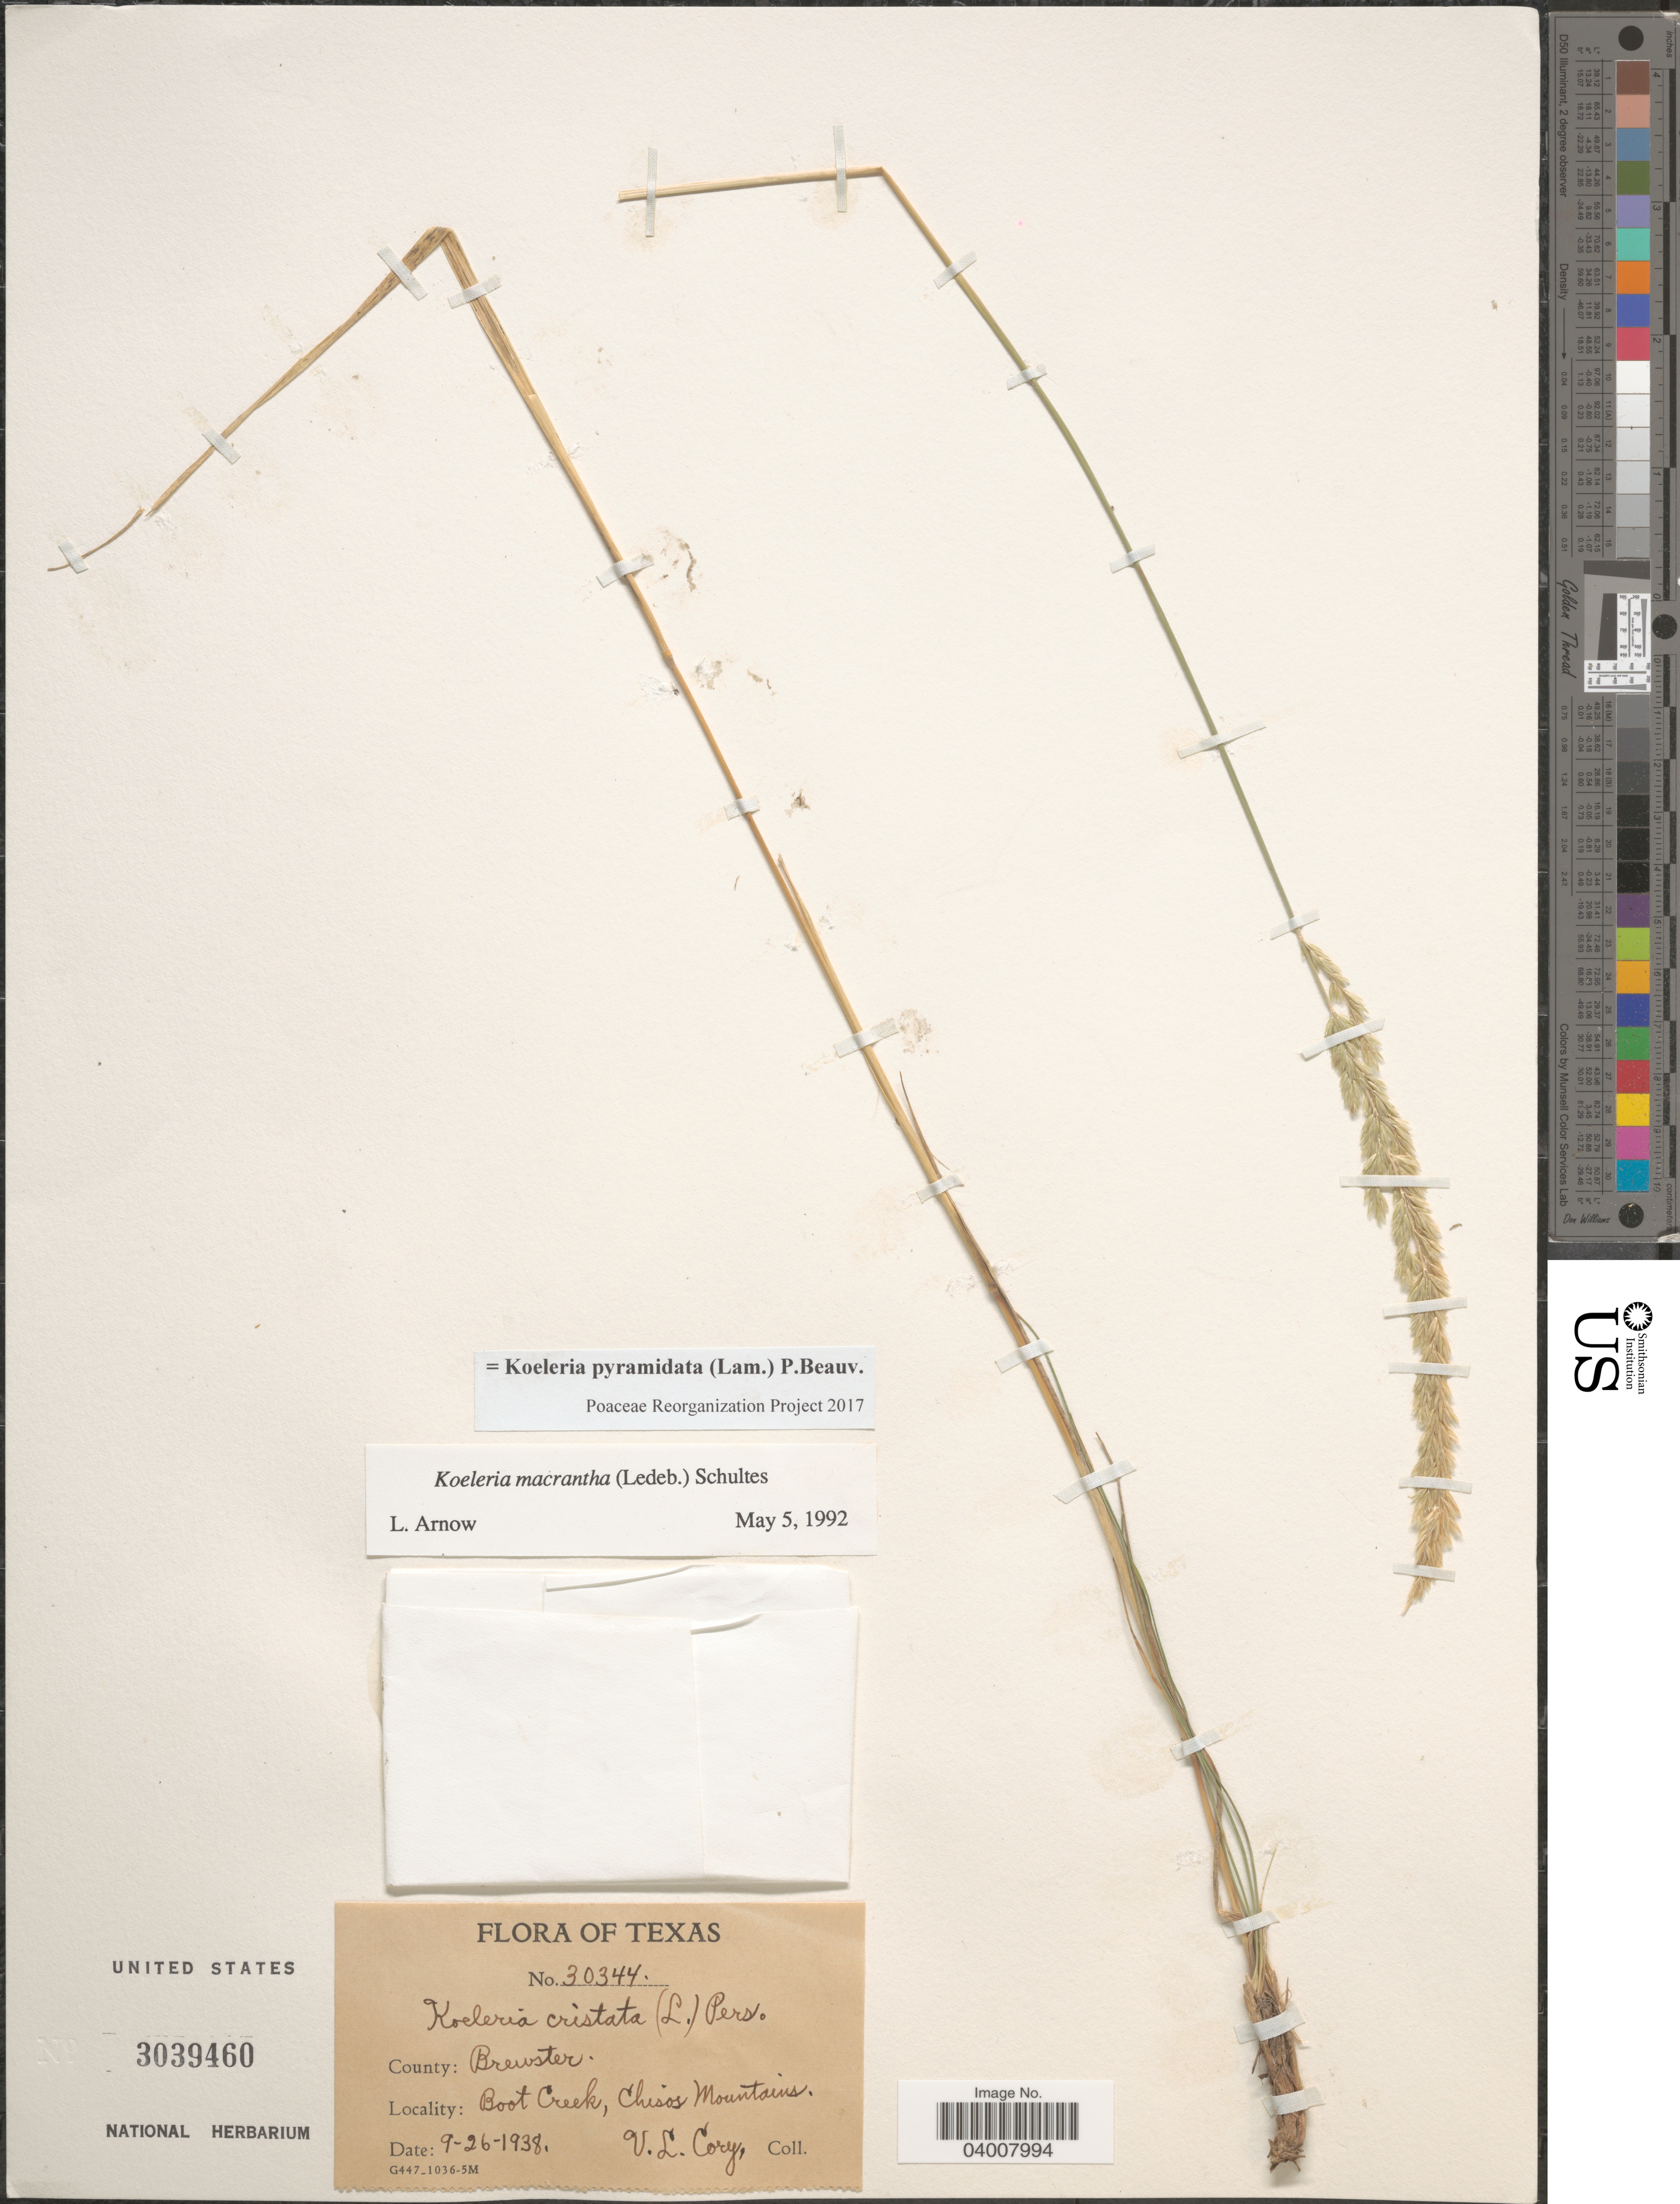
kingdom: Plantae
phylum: Tracheophyta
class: Liliopsida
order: Poales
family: Poaceae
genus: Koeleria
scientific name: Koeleria pyramidata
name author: (Lam.) P. Beauv.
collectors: V. Cory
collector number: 30344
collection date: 1938-09-26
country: United States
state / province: Texas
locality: County: Brewster. Boot Creek, Chisos Mountains.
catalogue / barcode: US 3039460